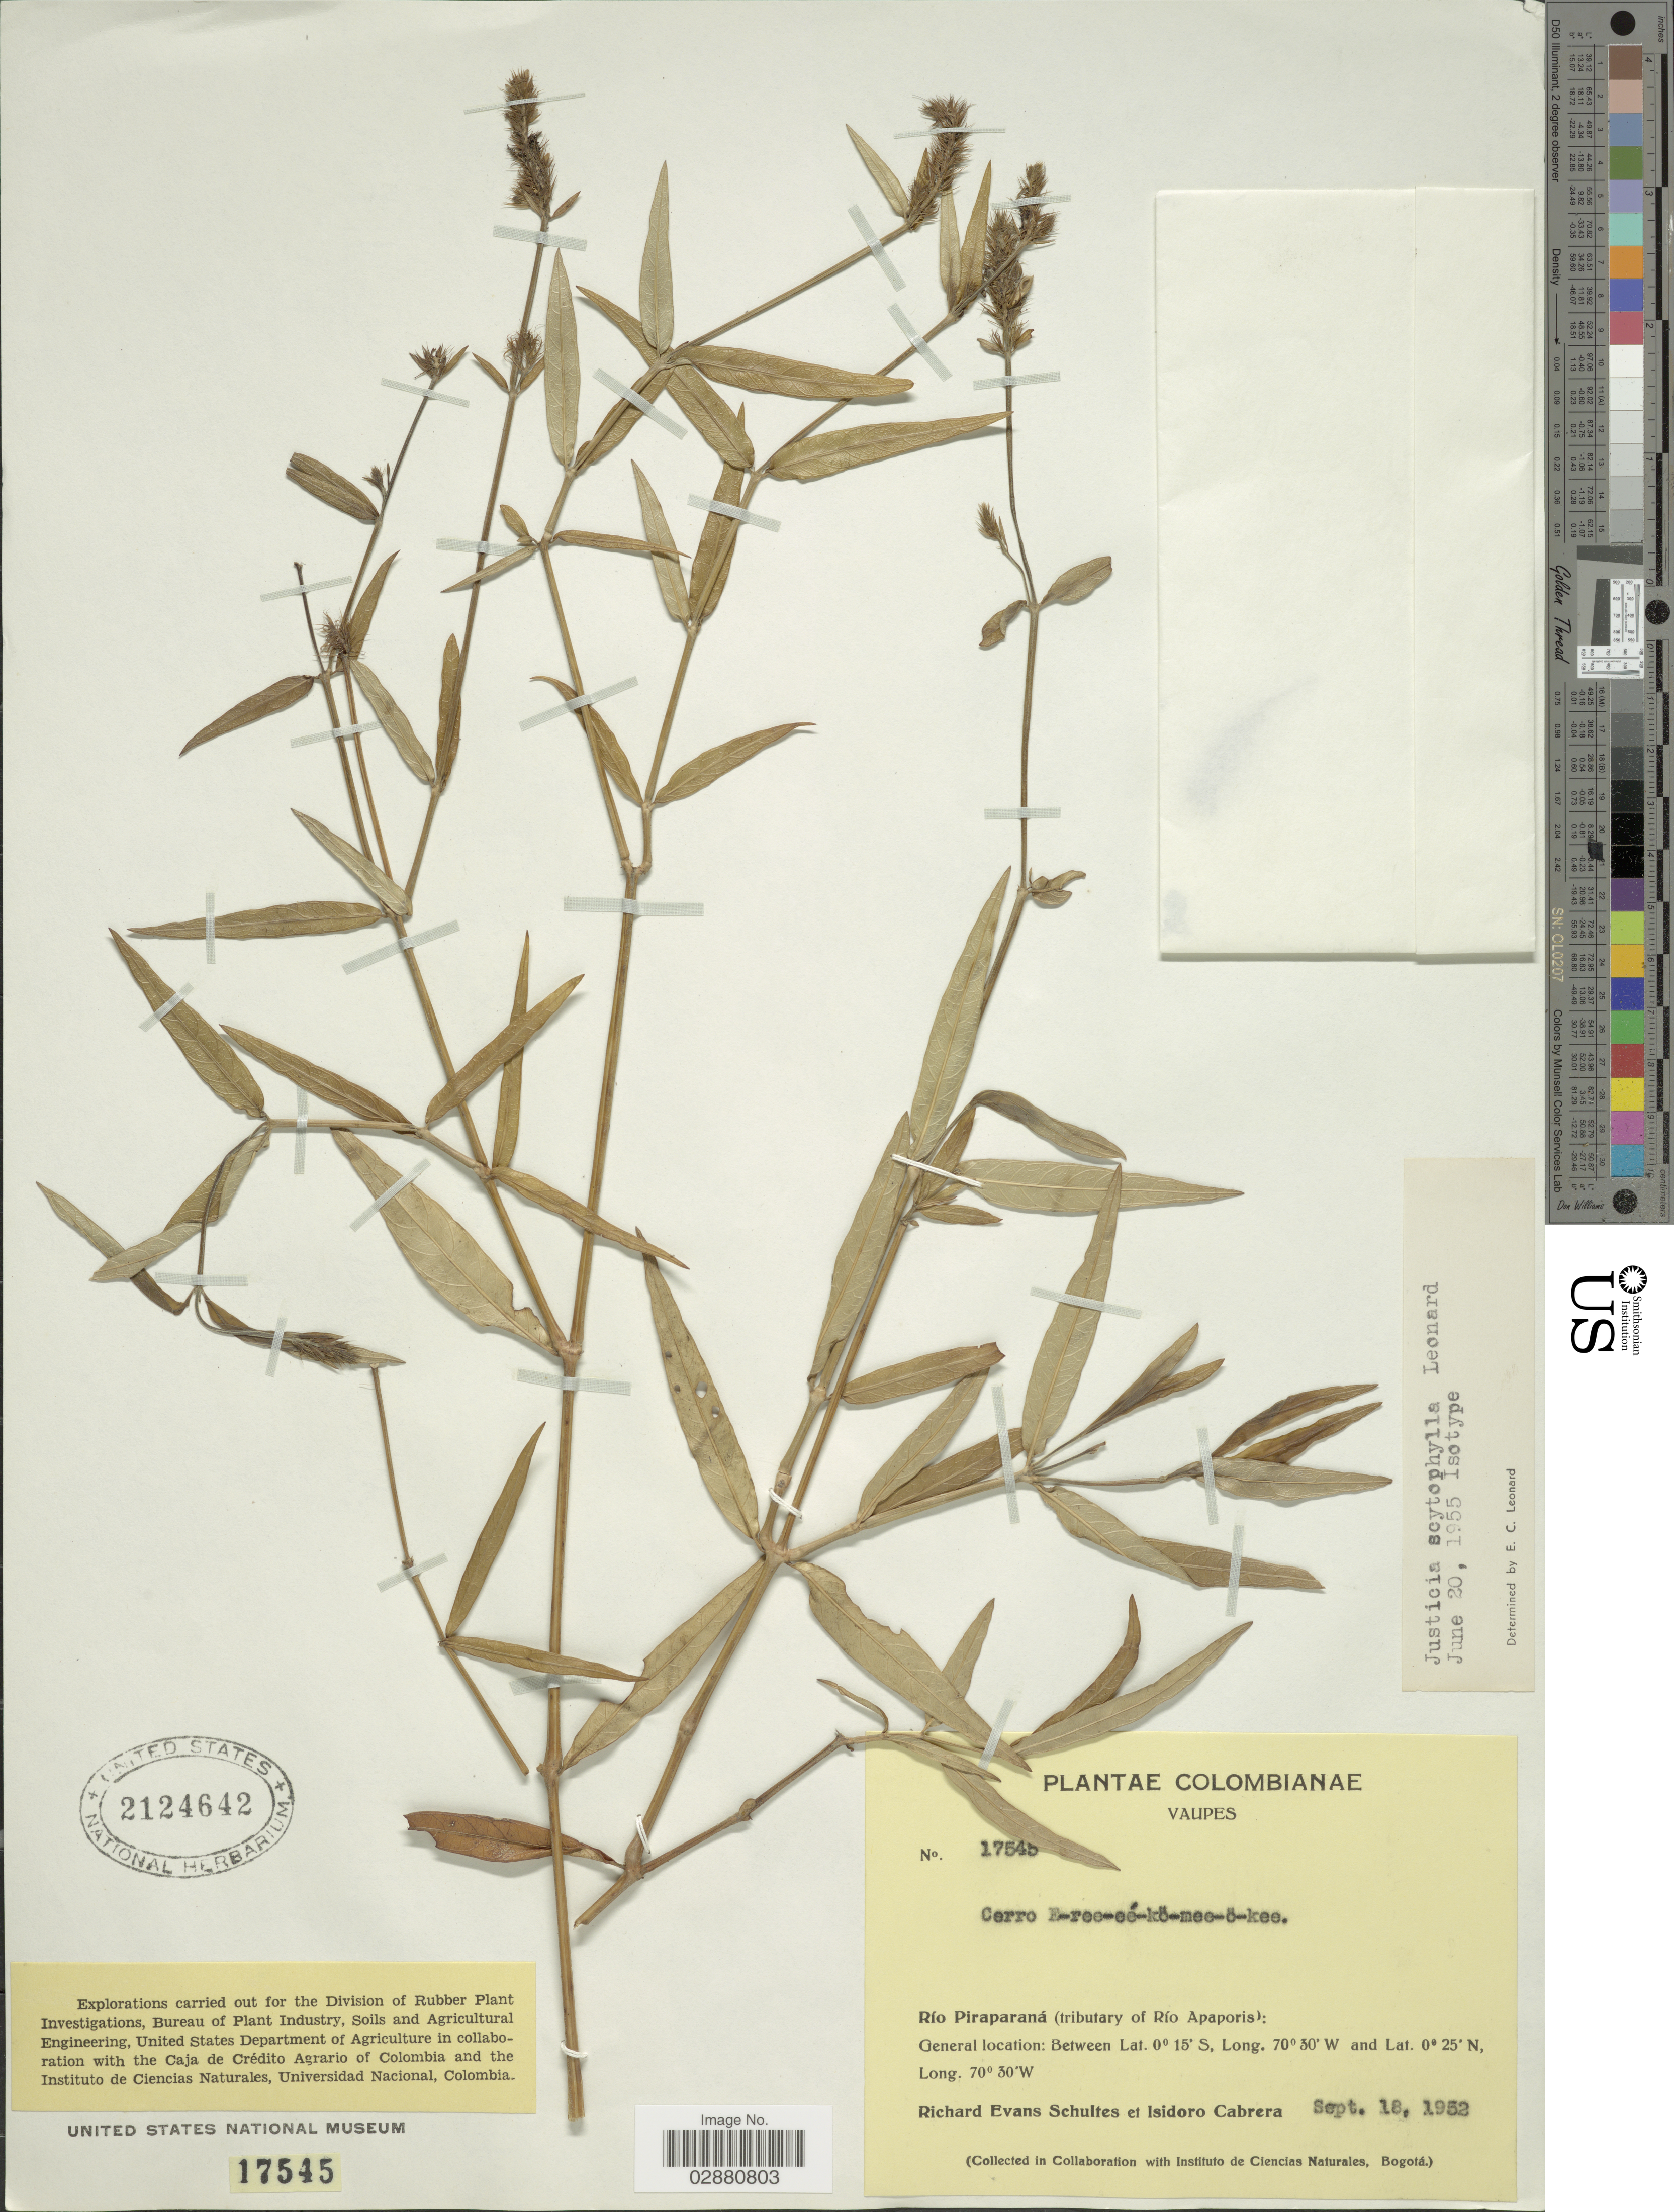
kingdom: Plantae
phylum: Tracheophyta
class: Magnoliopsida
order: Lamiales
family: Acanthaceae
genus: Justicia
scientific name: Justicia scytophylla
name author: Leonard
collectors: R. E. Schultes & I. Cabrera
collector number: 17545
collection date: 1952-09-18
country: Colombia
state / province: Vaupés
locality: Río Piraparaná (tributary of Rí Apaporis).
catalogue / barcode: US 2124642